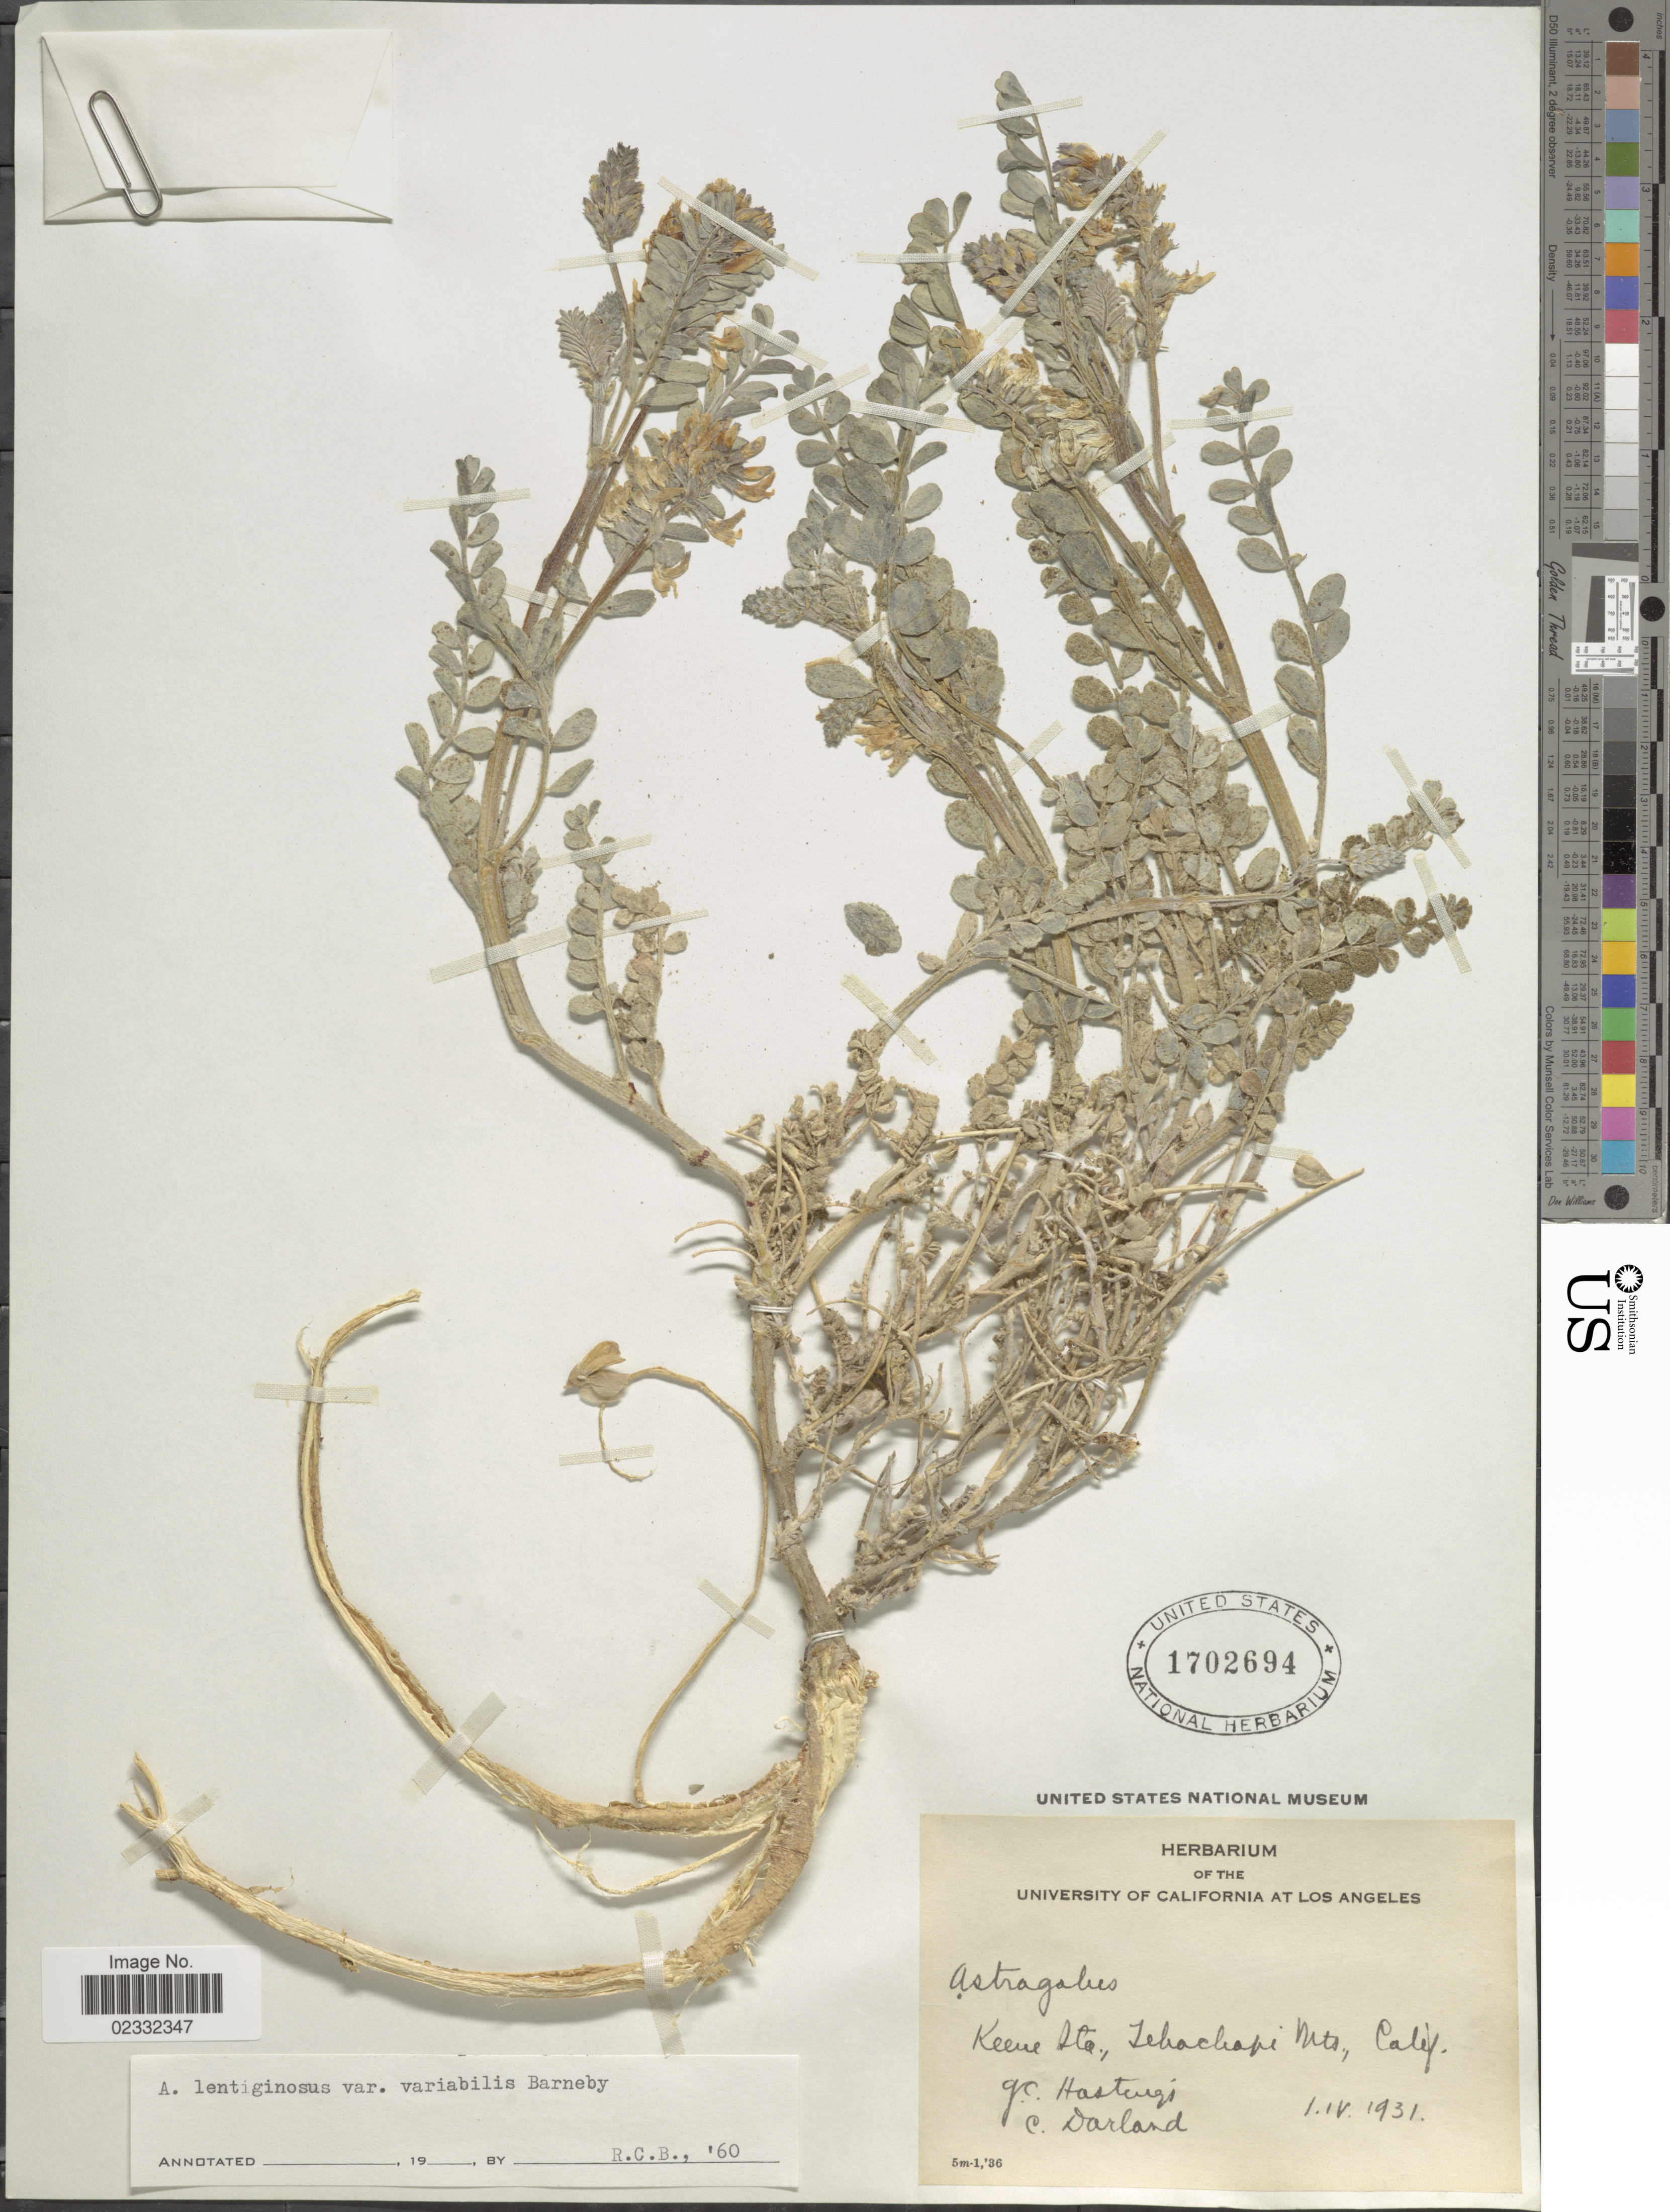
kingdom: Plantae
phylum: Tracheophyta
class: Magnoliopsida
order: Fabales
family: Fabaceae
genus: Astragalus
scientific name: Astragalus lentiginosus var. variabilis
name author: Barneby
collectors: G. Hastings & C. Darland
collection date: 1931-04-01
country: United States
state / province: California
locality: Keene Sta., Tehachapi Mts.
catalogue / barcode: US 1702694